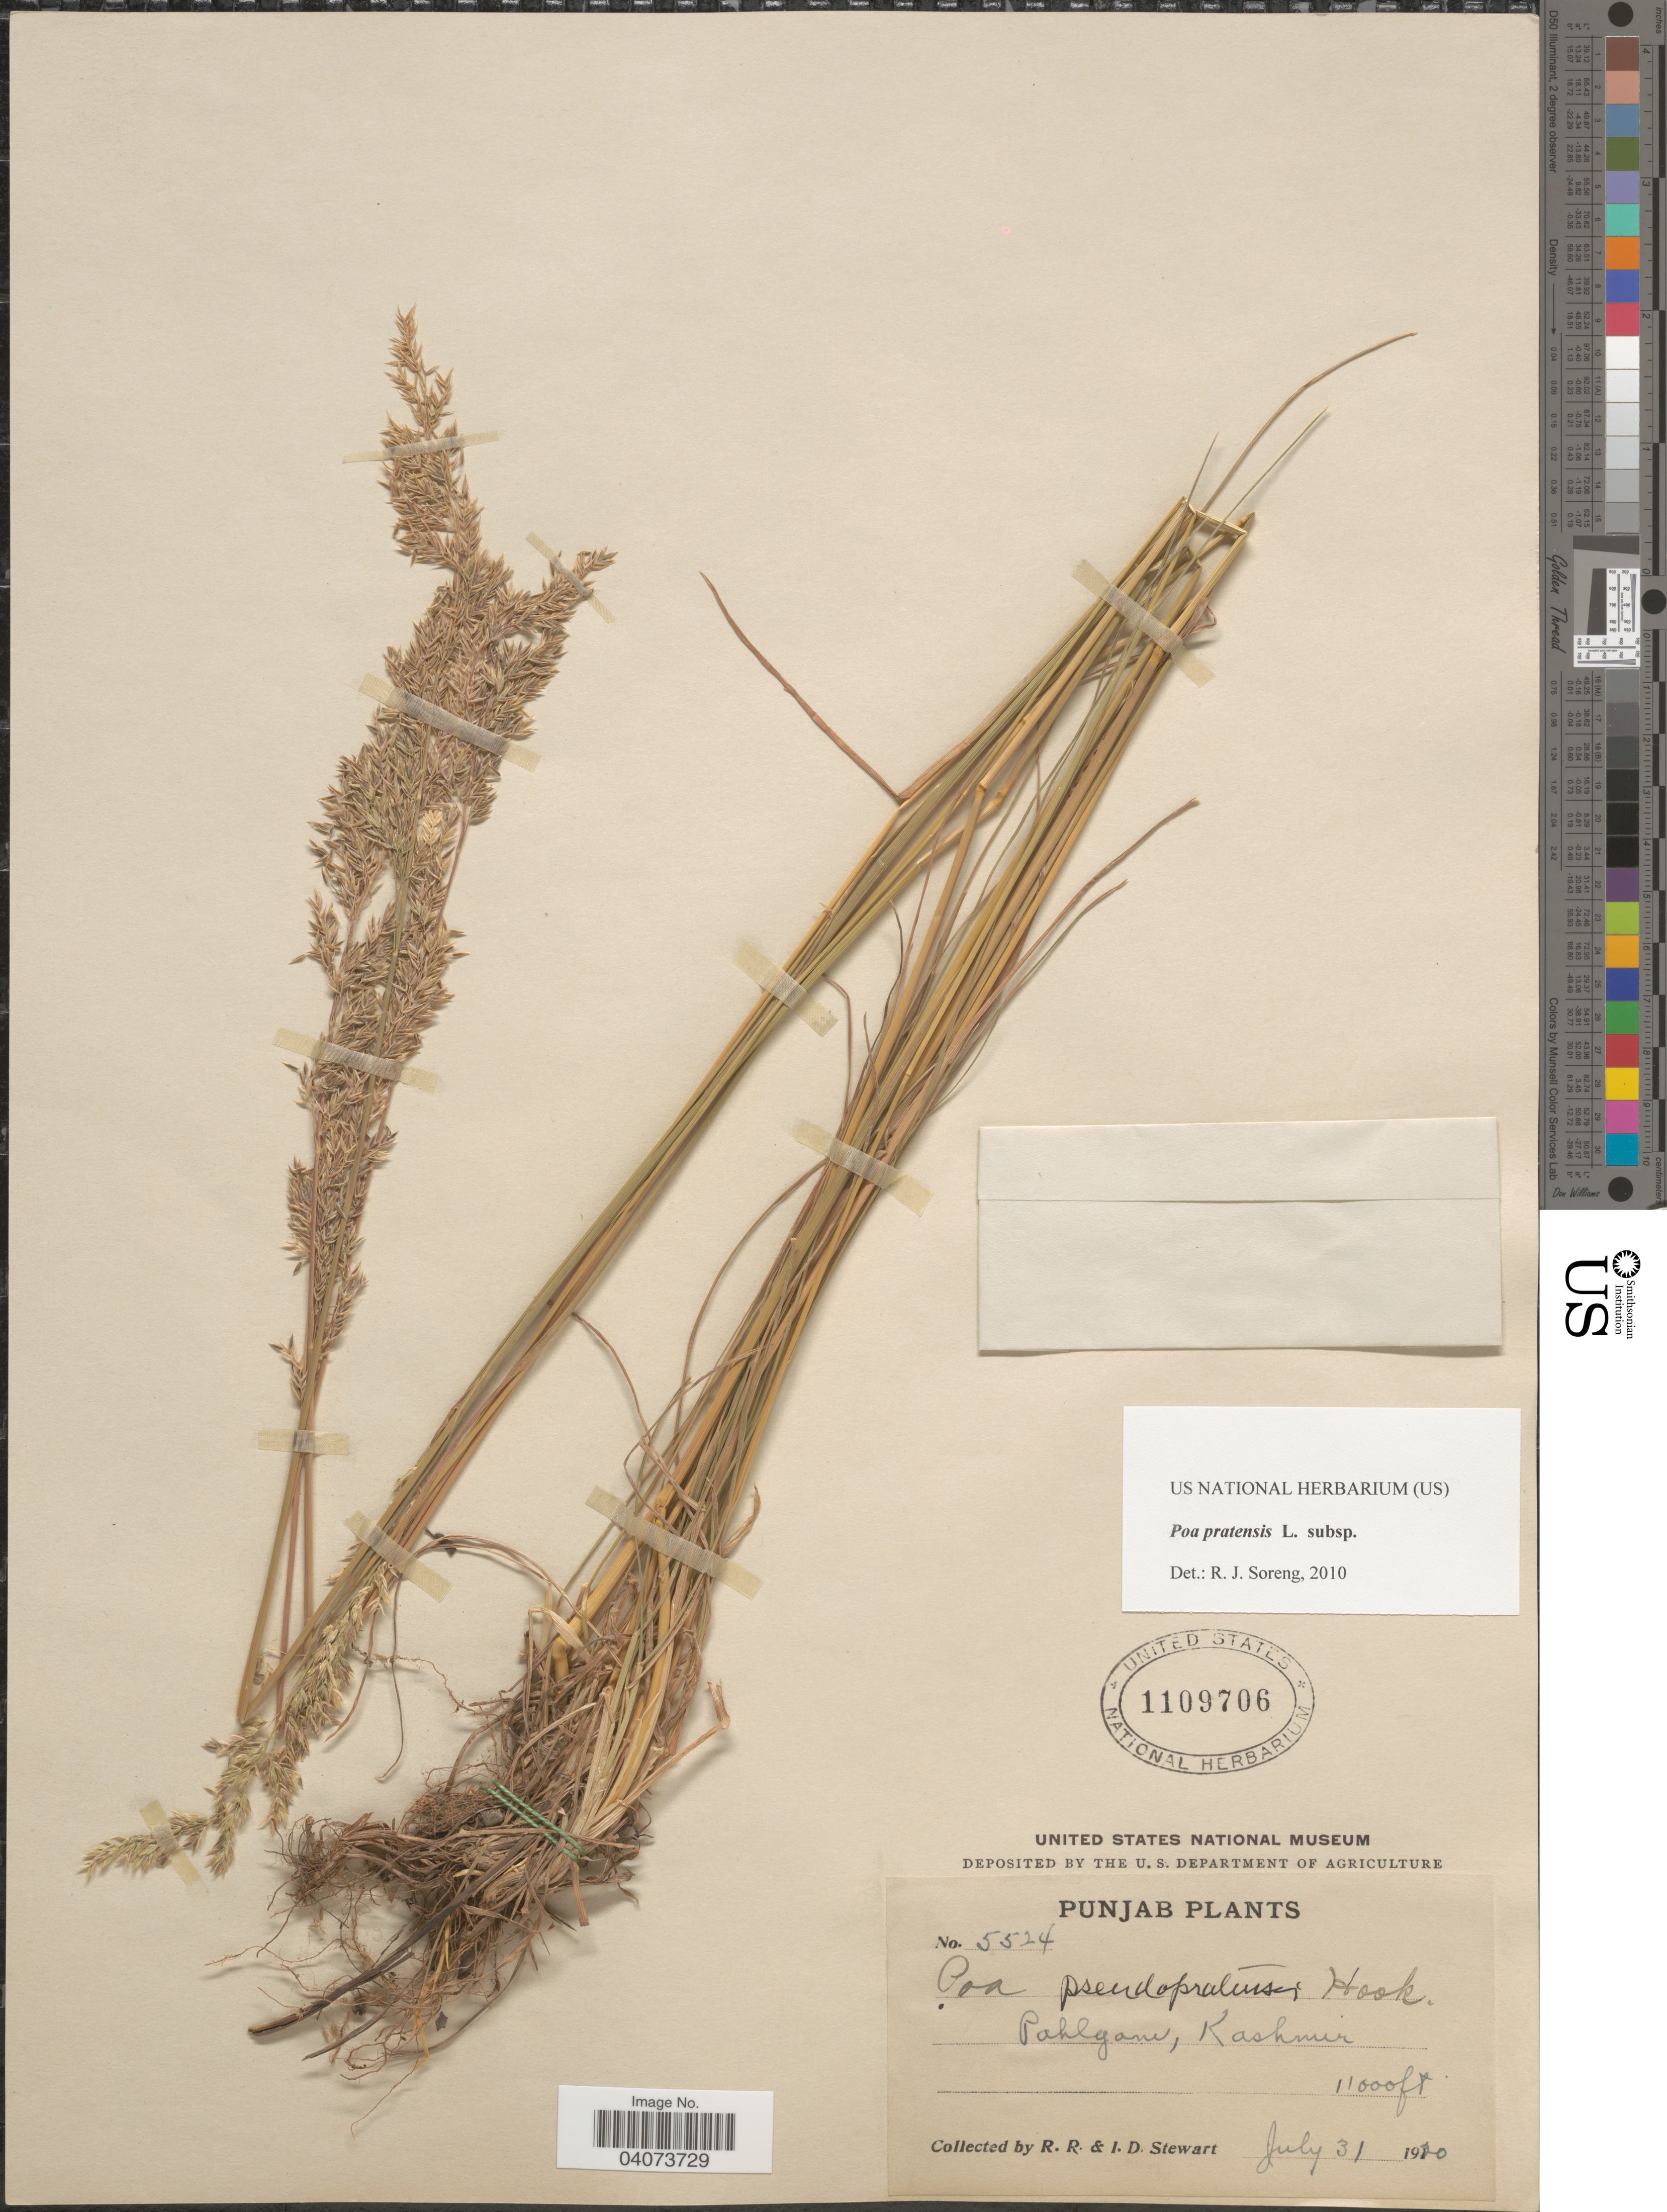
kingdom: Plantae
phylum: Tracheophyta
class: Liliopsida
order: Poales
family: Poaceae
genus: Poa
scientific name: Poa pratensis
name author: L.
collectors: R. Stewart & I. Stewart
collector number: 5524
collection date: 1980-07-31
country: India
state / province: Jammu and Kashmir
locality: Pahlgam, Kashmir.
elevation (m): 3353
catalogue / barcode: US 1109706